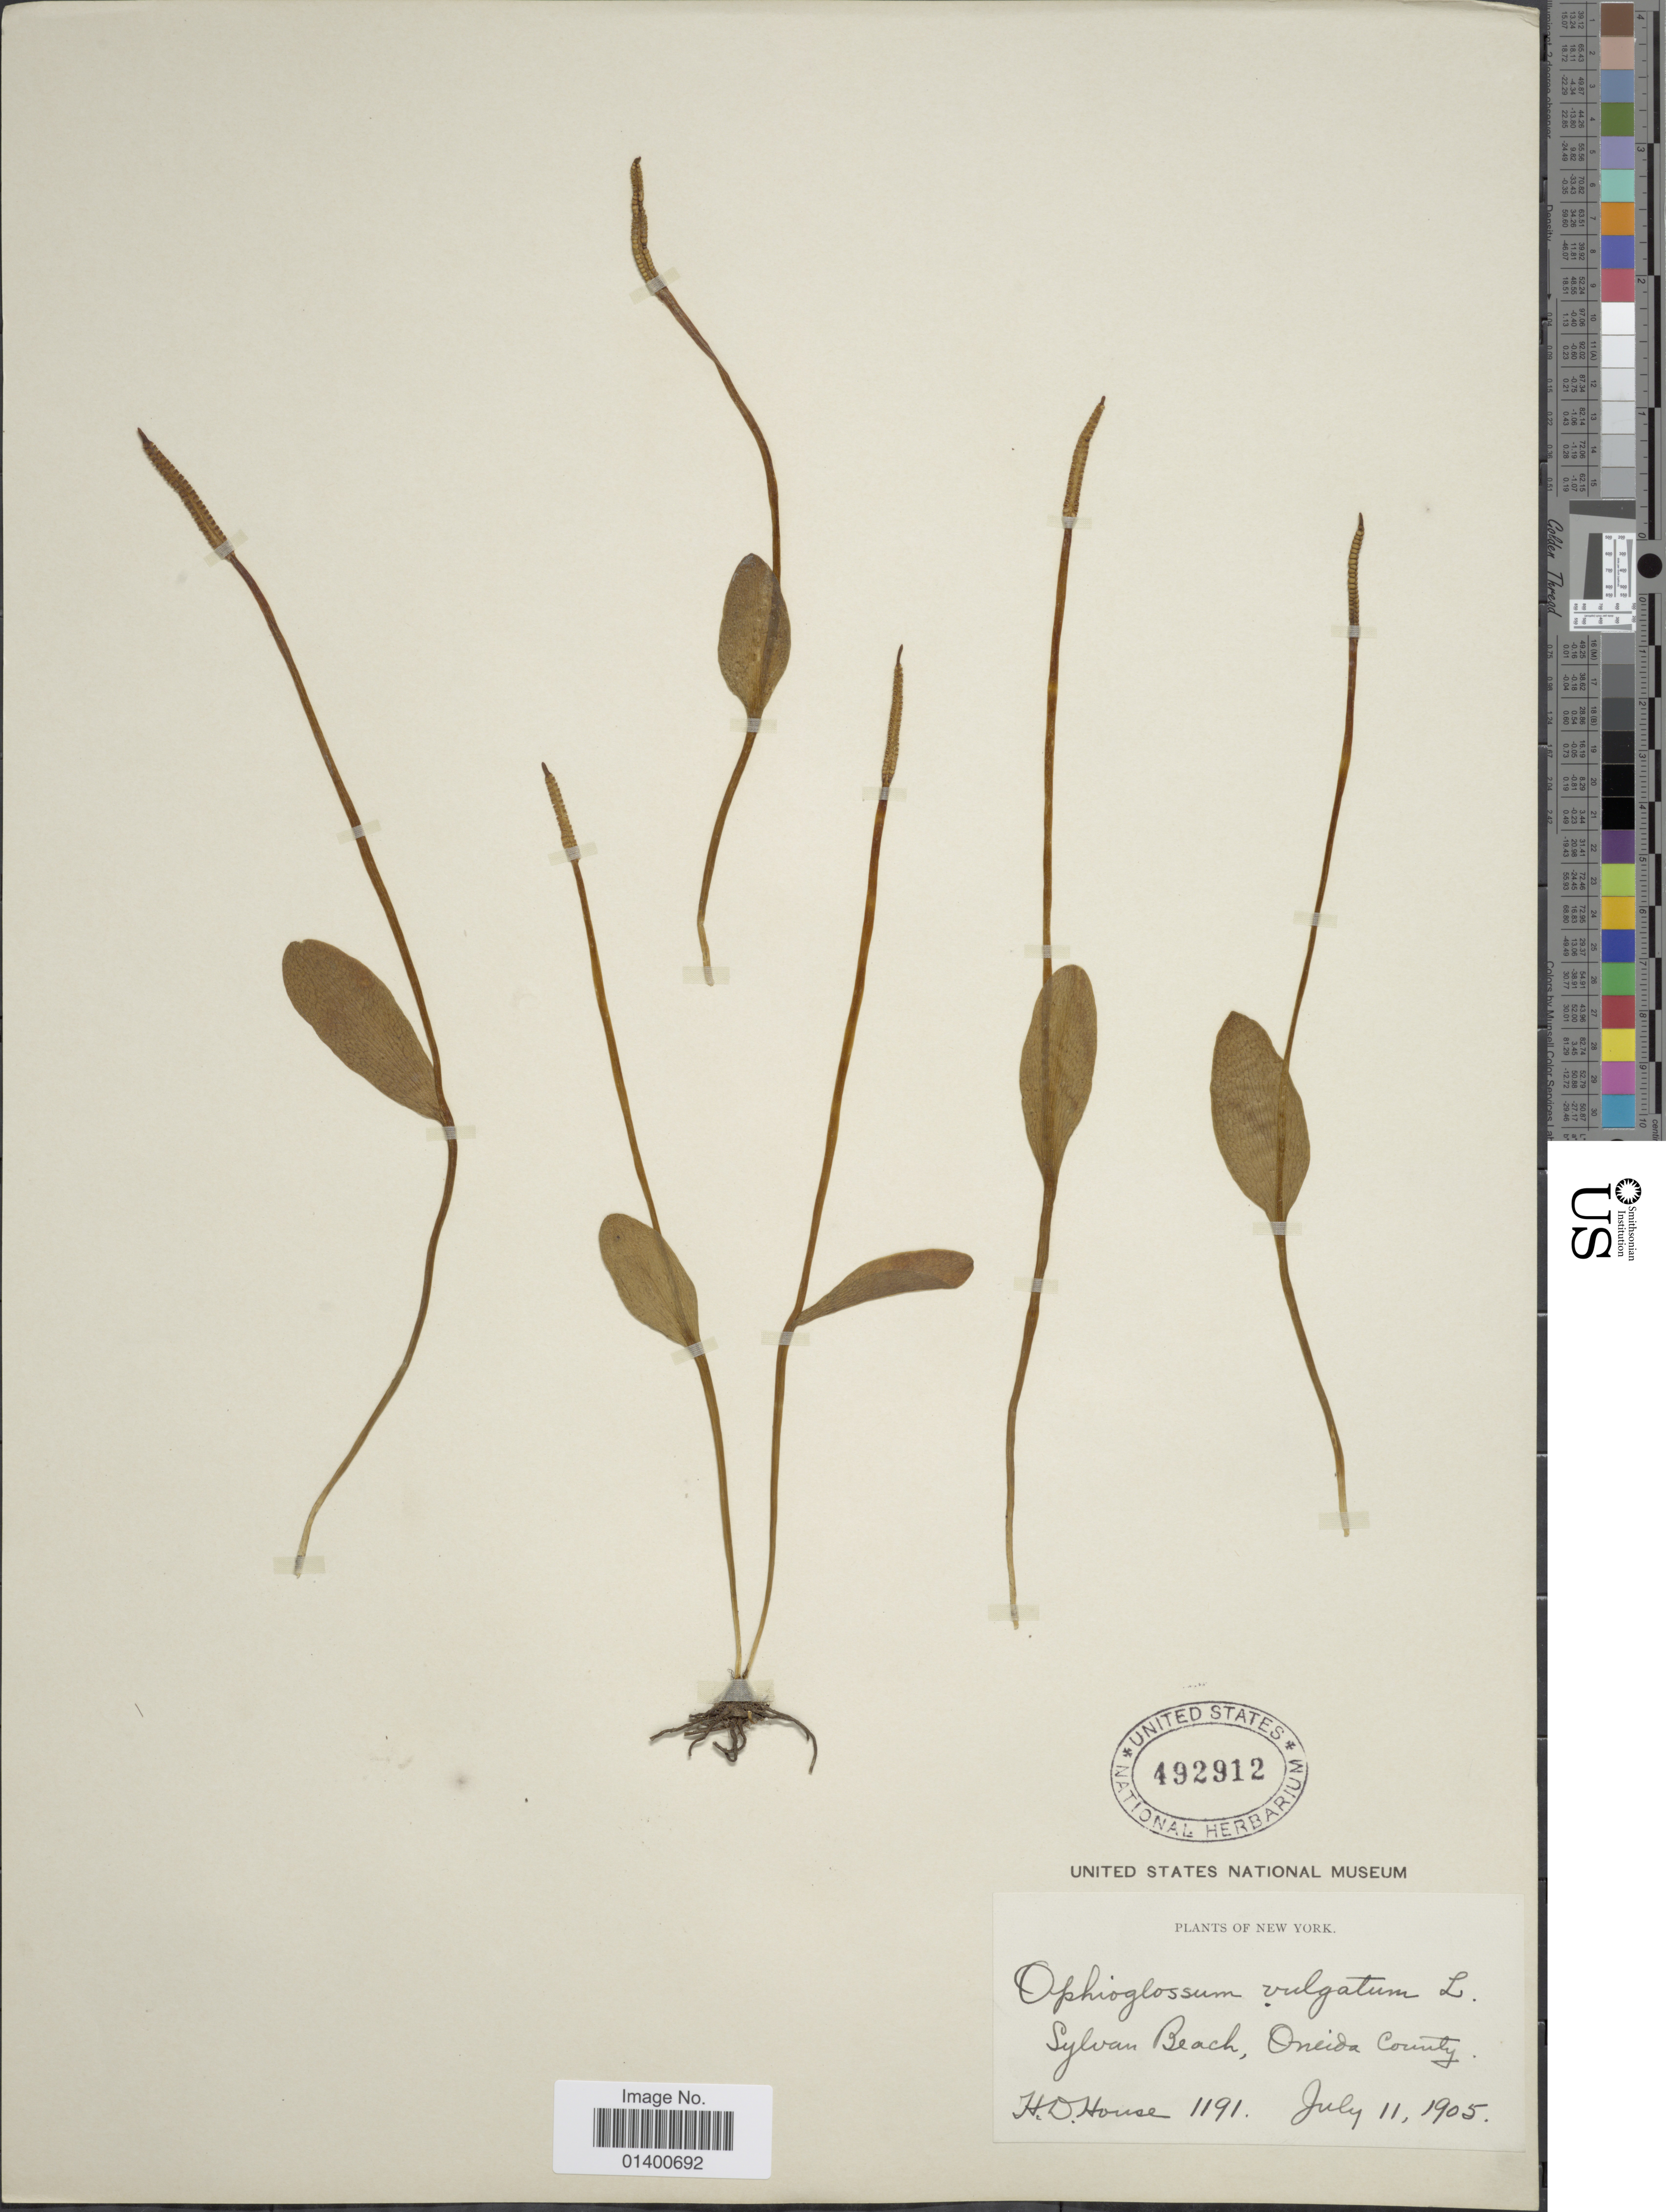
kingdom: Plantae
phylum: Tracheophyta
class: Polypodiopsida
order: Ophioglossales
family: Ophioglossaceae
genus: Ophioglossum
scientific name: Ophioglossum vulgatum var. pseudopodum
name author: (S.F. Blake) Farw.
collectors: H. D. House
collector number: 1191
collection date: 1905-07-11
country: United States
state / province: New York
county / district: Oneida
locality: Sylvan Beach, Oneida County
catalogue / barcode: US 492912